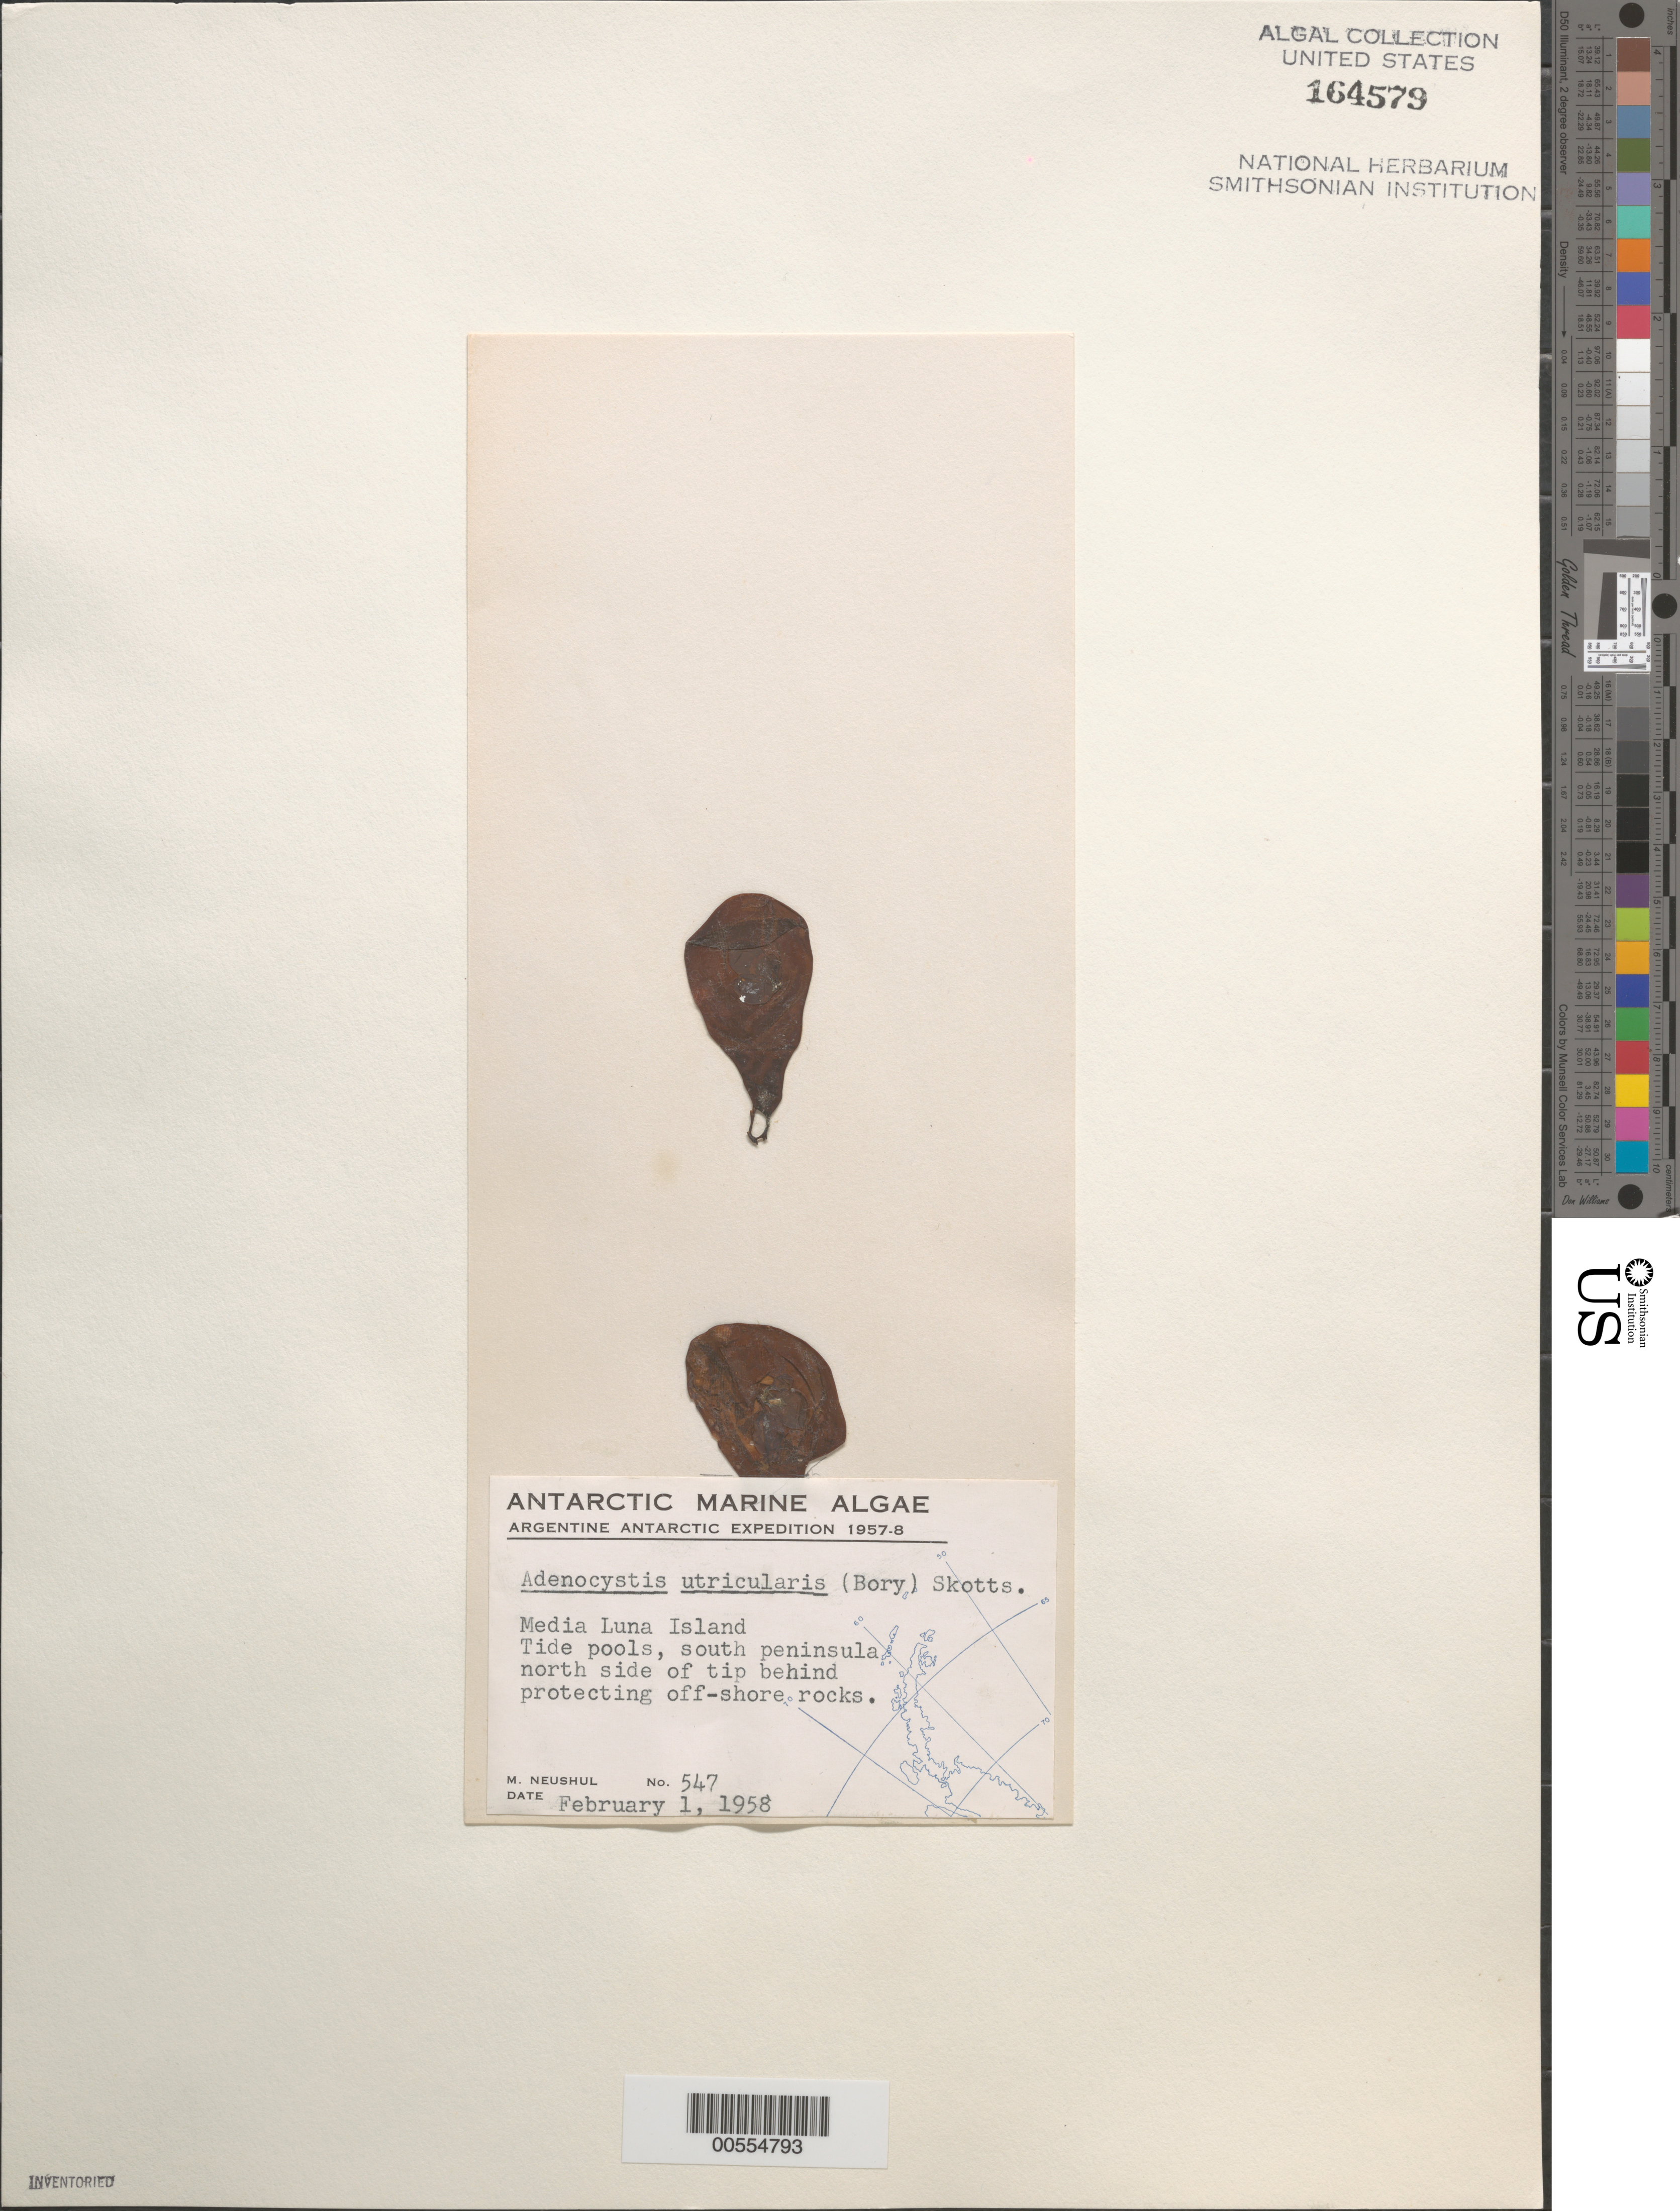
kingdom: Chromista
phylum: Ochrophyta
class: Phaeophyceae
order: Ectocarpales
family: Adenocystaceae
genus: Adenocystis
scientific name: Adenocystis utricularis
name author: (Bory) Skottsberg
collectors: M. Neushul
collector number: Neushul 547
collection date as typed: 01 Feb 1958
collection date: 1958-02-01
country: Antarctica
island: Half Moon Island (Media Luna Island)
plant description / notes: Argentine Antarctic Expedition, 1957-1958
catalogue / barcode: US 164579